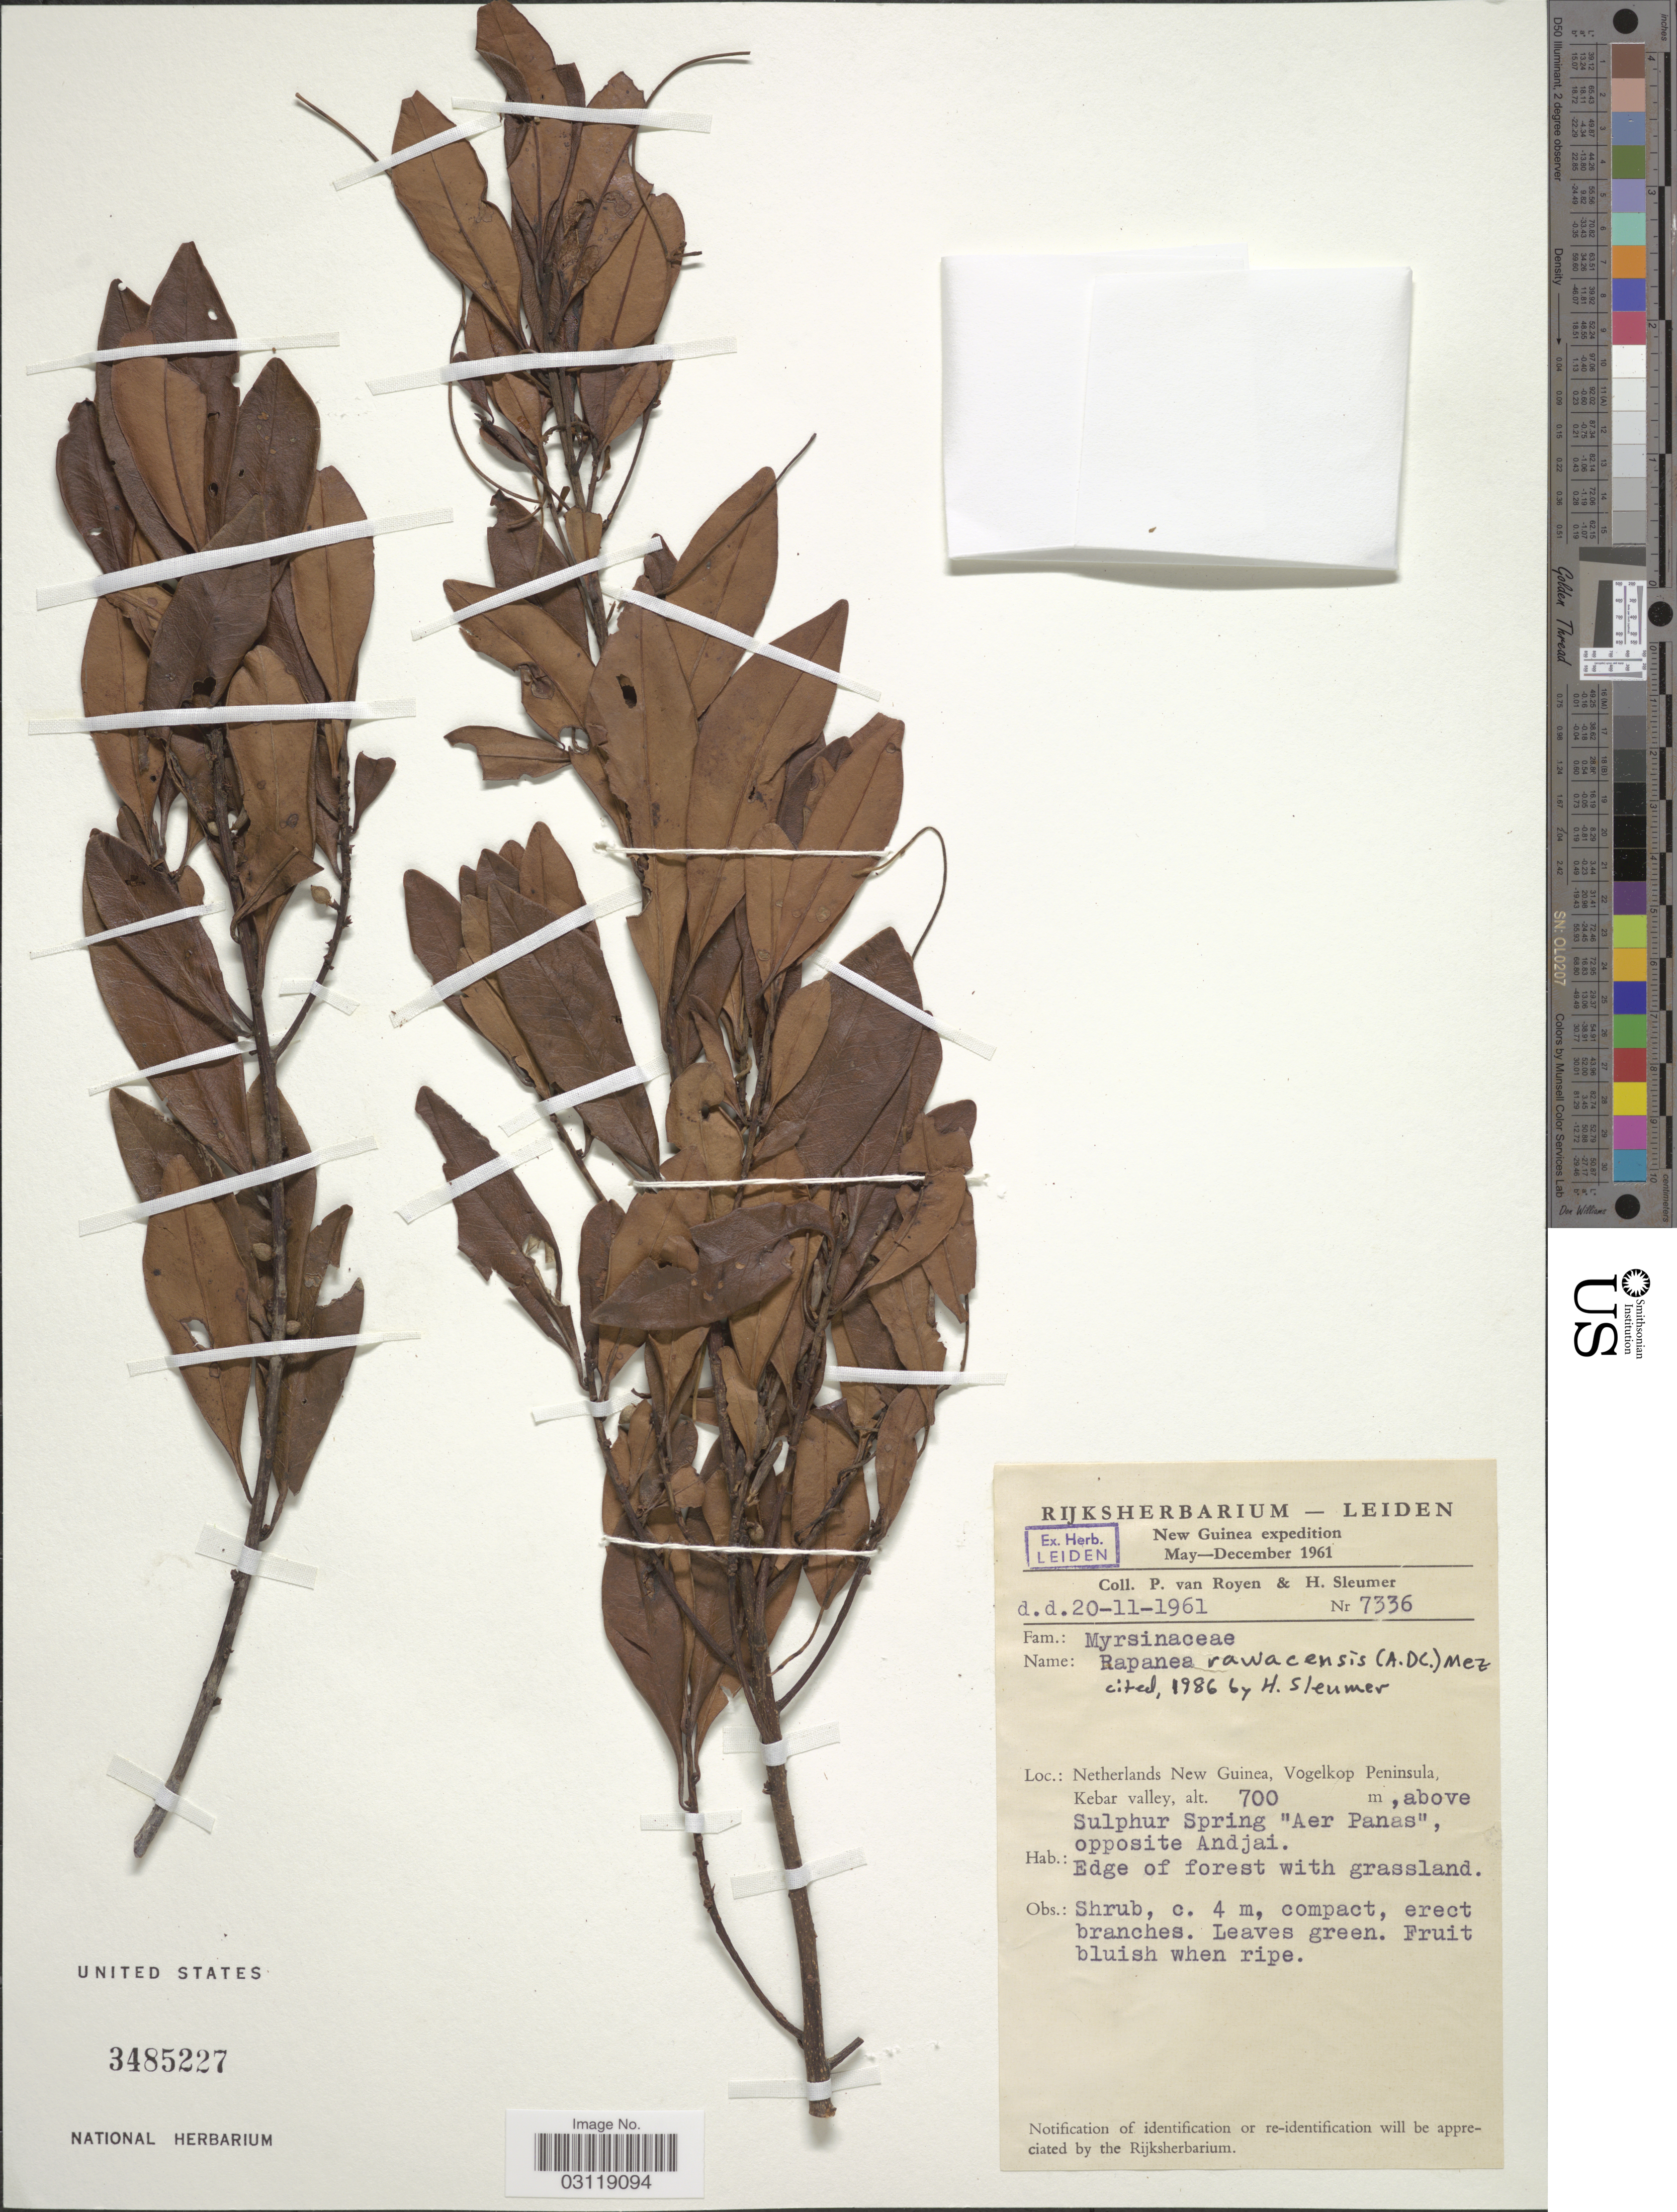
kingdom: Plantae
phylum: Tracheophyta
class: Magnoliopsida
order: Ericales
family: Primulaceae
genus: Rapanea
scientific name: Rapanea rawacensis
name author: (A. DC.) Mez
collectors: P. van Royen & H. O. Sleumer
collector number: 7336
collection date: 1961-11-20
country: Indonesia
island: New Guinea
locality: Netherlands New Guinea, Vogelkop Peninsula, Kebar valley, above Sulphur Spring "Aer Panas", opposite Andjai.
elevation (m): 700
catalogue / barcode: US 3485227